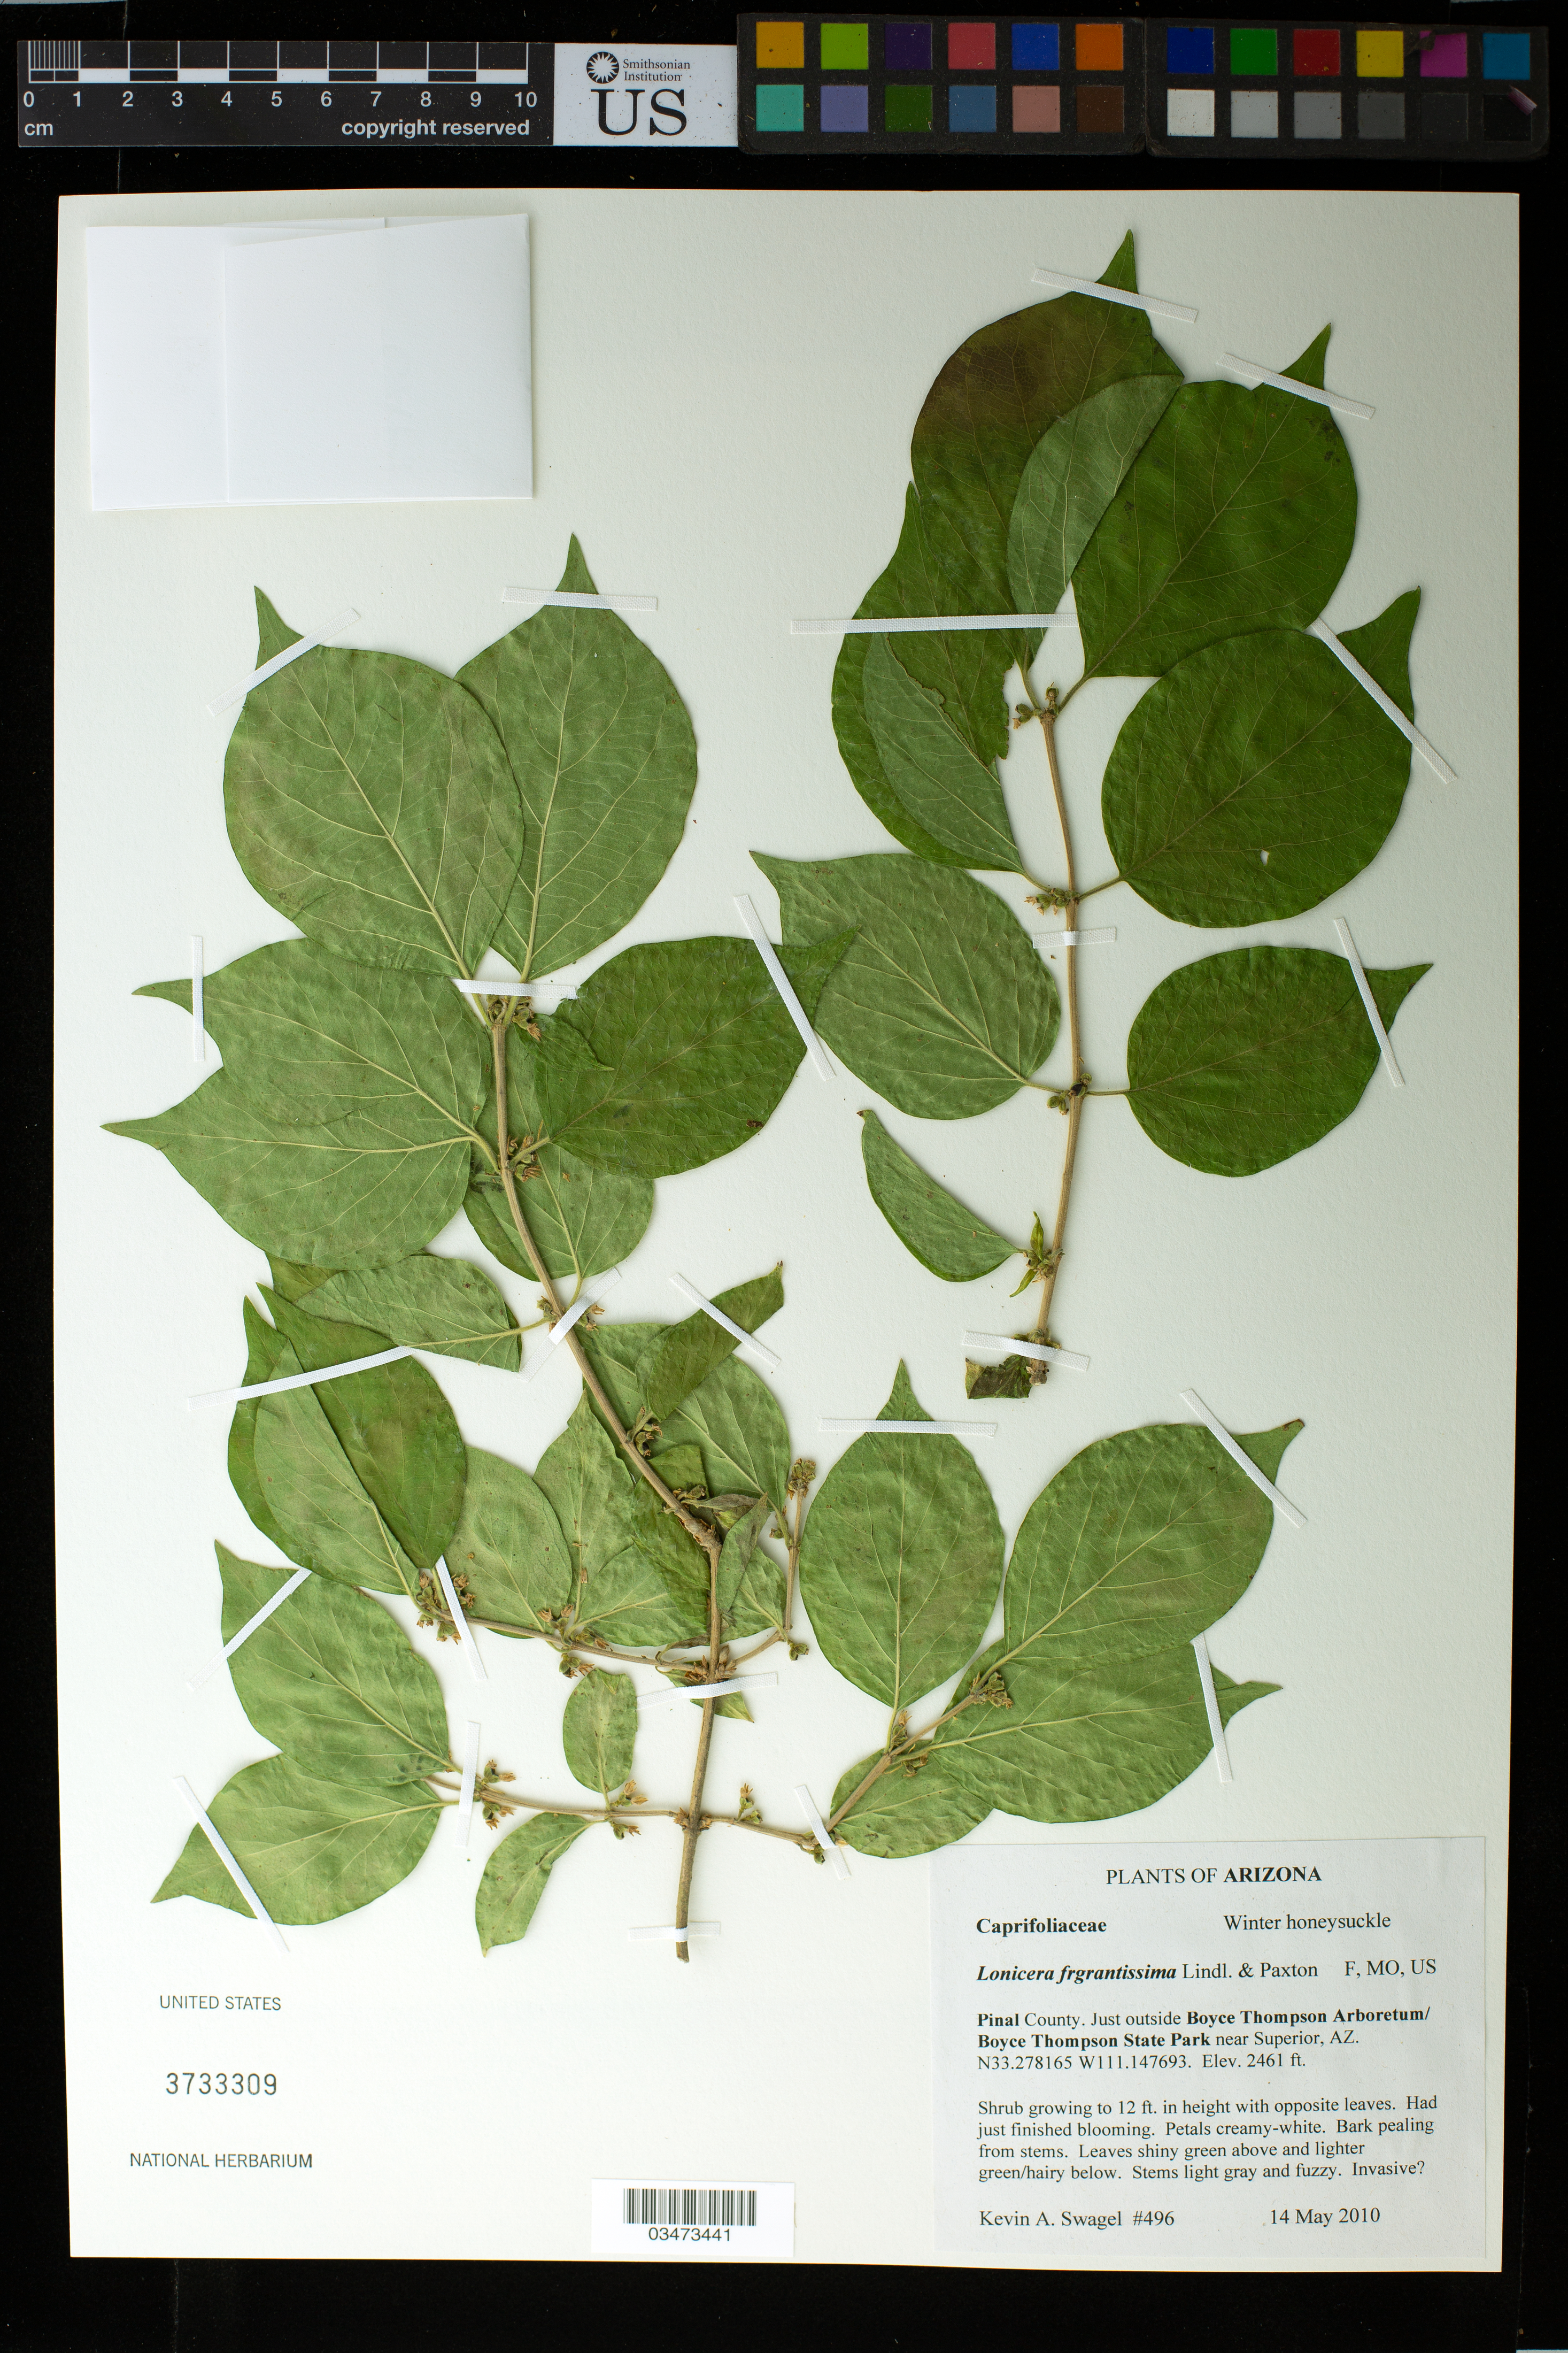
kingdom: Plantae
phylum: Tracheophyta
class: Magnoliopsida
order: Dipsacales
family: Caprifoliaceae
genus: Lonicera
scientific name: Lonicera fragrantissima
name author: Lindl. & Paxt.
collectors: K. Swagel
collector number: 496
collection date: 2010-05-14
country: United States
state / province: Arizona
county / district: Pinal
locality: Pinal County. Just outside Boyce Thompson Arboretum/ Boyce Thompson State Park near Superior, AZ.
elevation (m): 750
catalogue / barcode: US 3733309